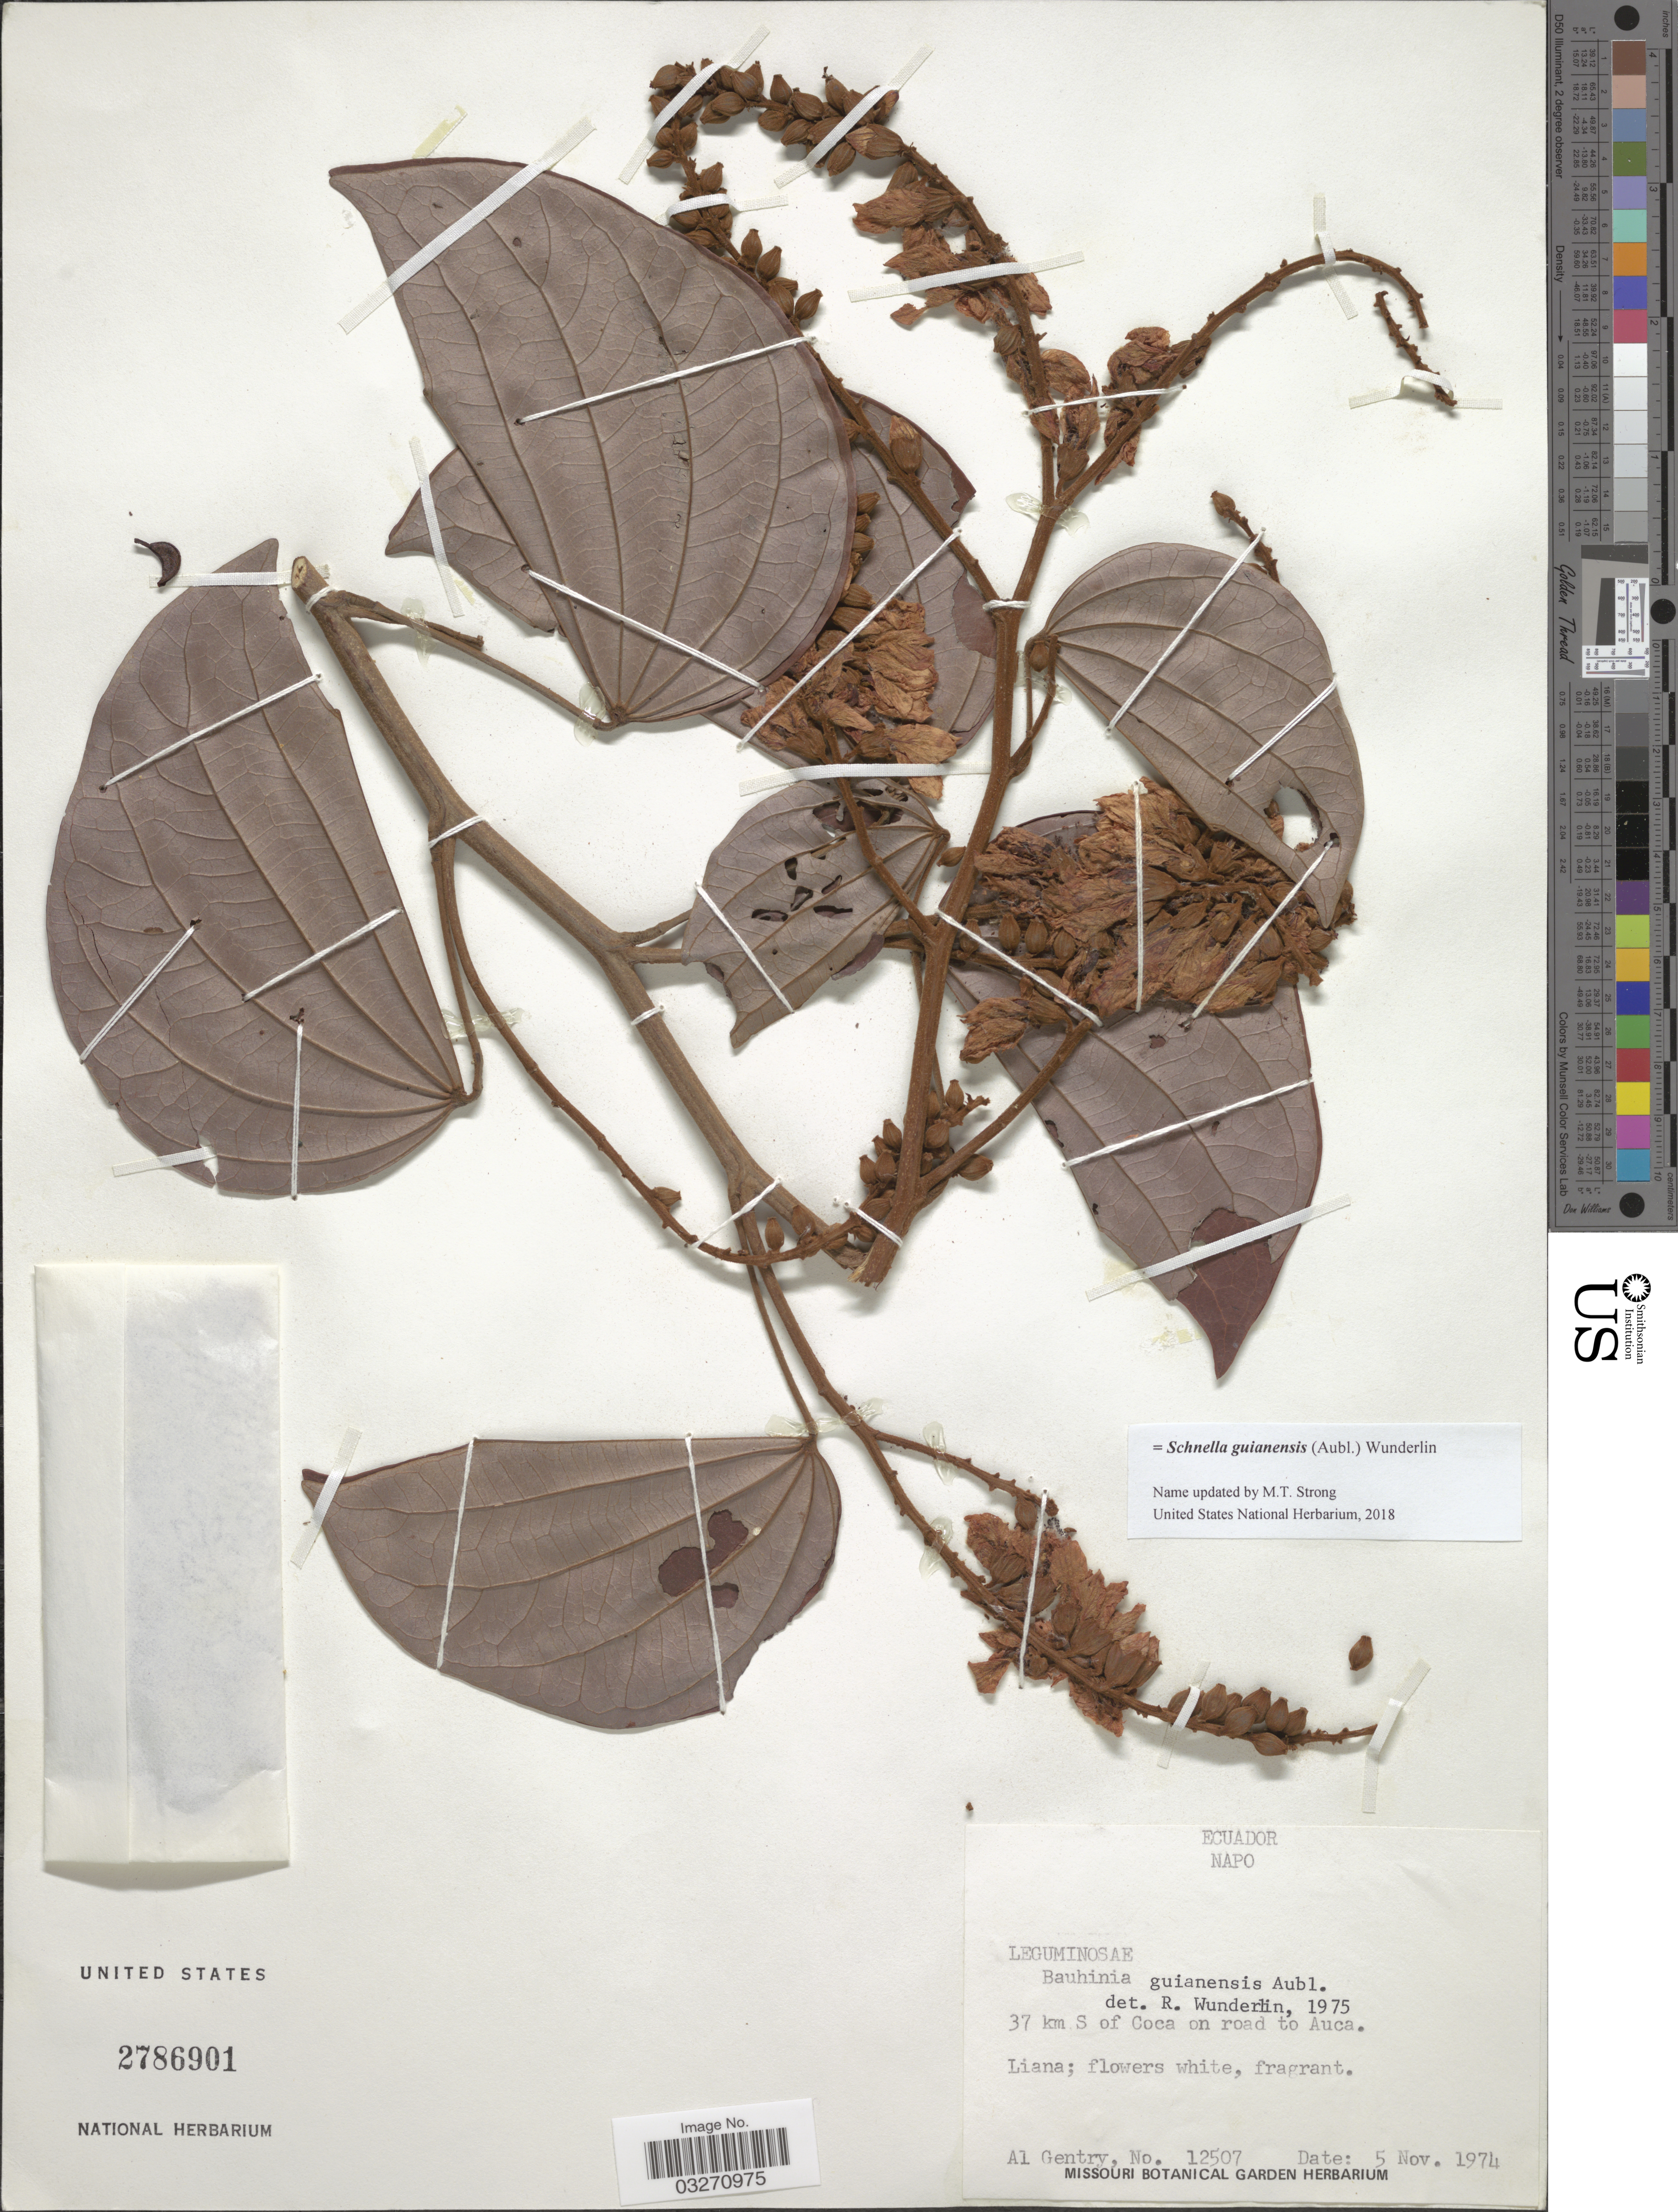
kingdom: Plantae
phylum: Tracheophyta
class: Magnoliopsida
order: Fabales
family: Fabaceae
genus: Schnella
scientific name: Schnella guianensis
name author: (Aubl.) Wunderlin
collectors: A. H. Gentry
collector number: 12507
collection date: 1974-11-05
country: Ecuador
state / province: Napo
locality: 37 km S of Coca on road to Auca.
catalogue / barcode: US 2786901